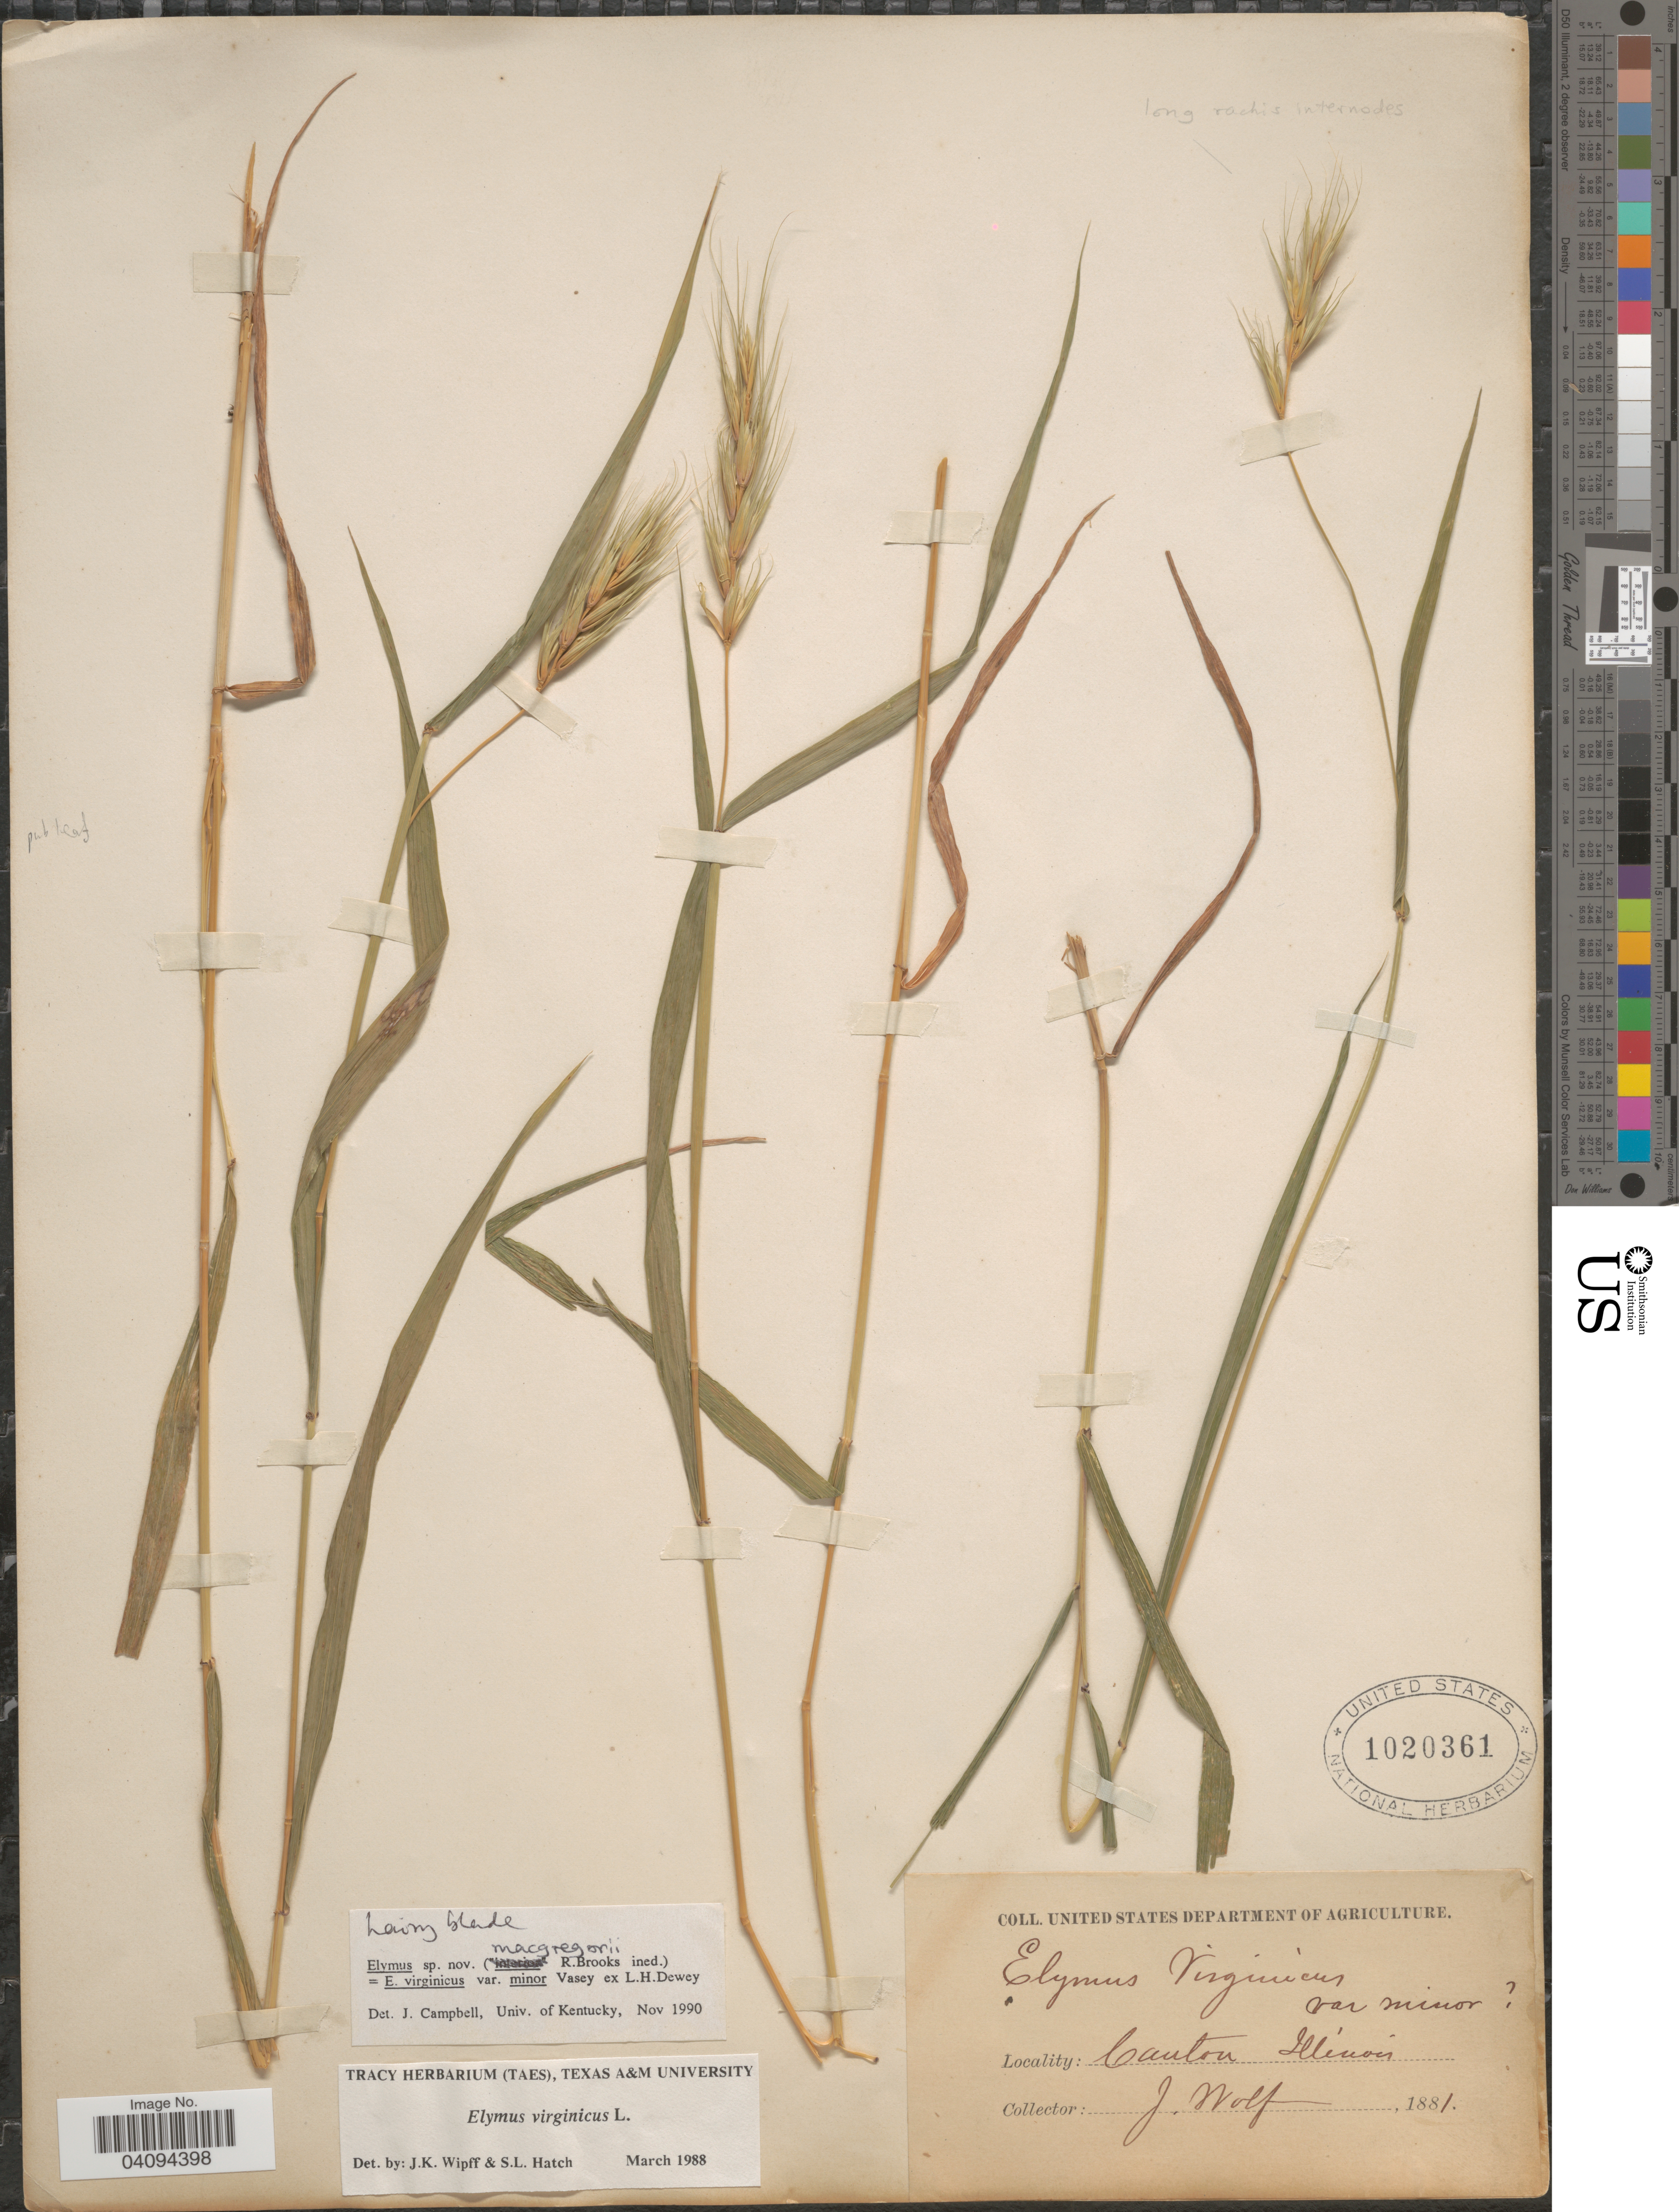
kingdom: Plantae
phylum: Tracheophyta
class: Liliopsida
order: Poales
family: Poaceae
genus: Elymus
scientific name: Elymus macgregorii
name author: R.E. Brooks & J.J.N. Campb.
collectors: J. Wolf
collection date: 1881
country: United States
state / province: Illinois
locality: Canton.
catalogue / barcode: US 1020361